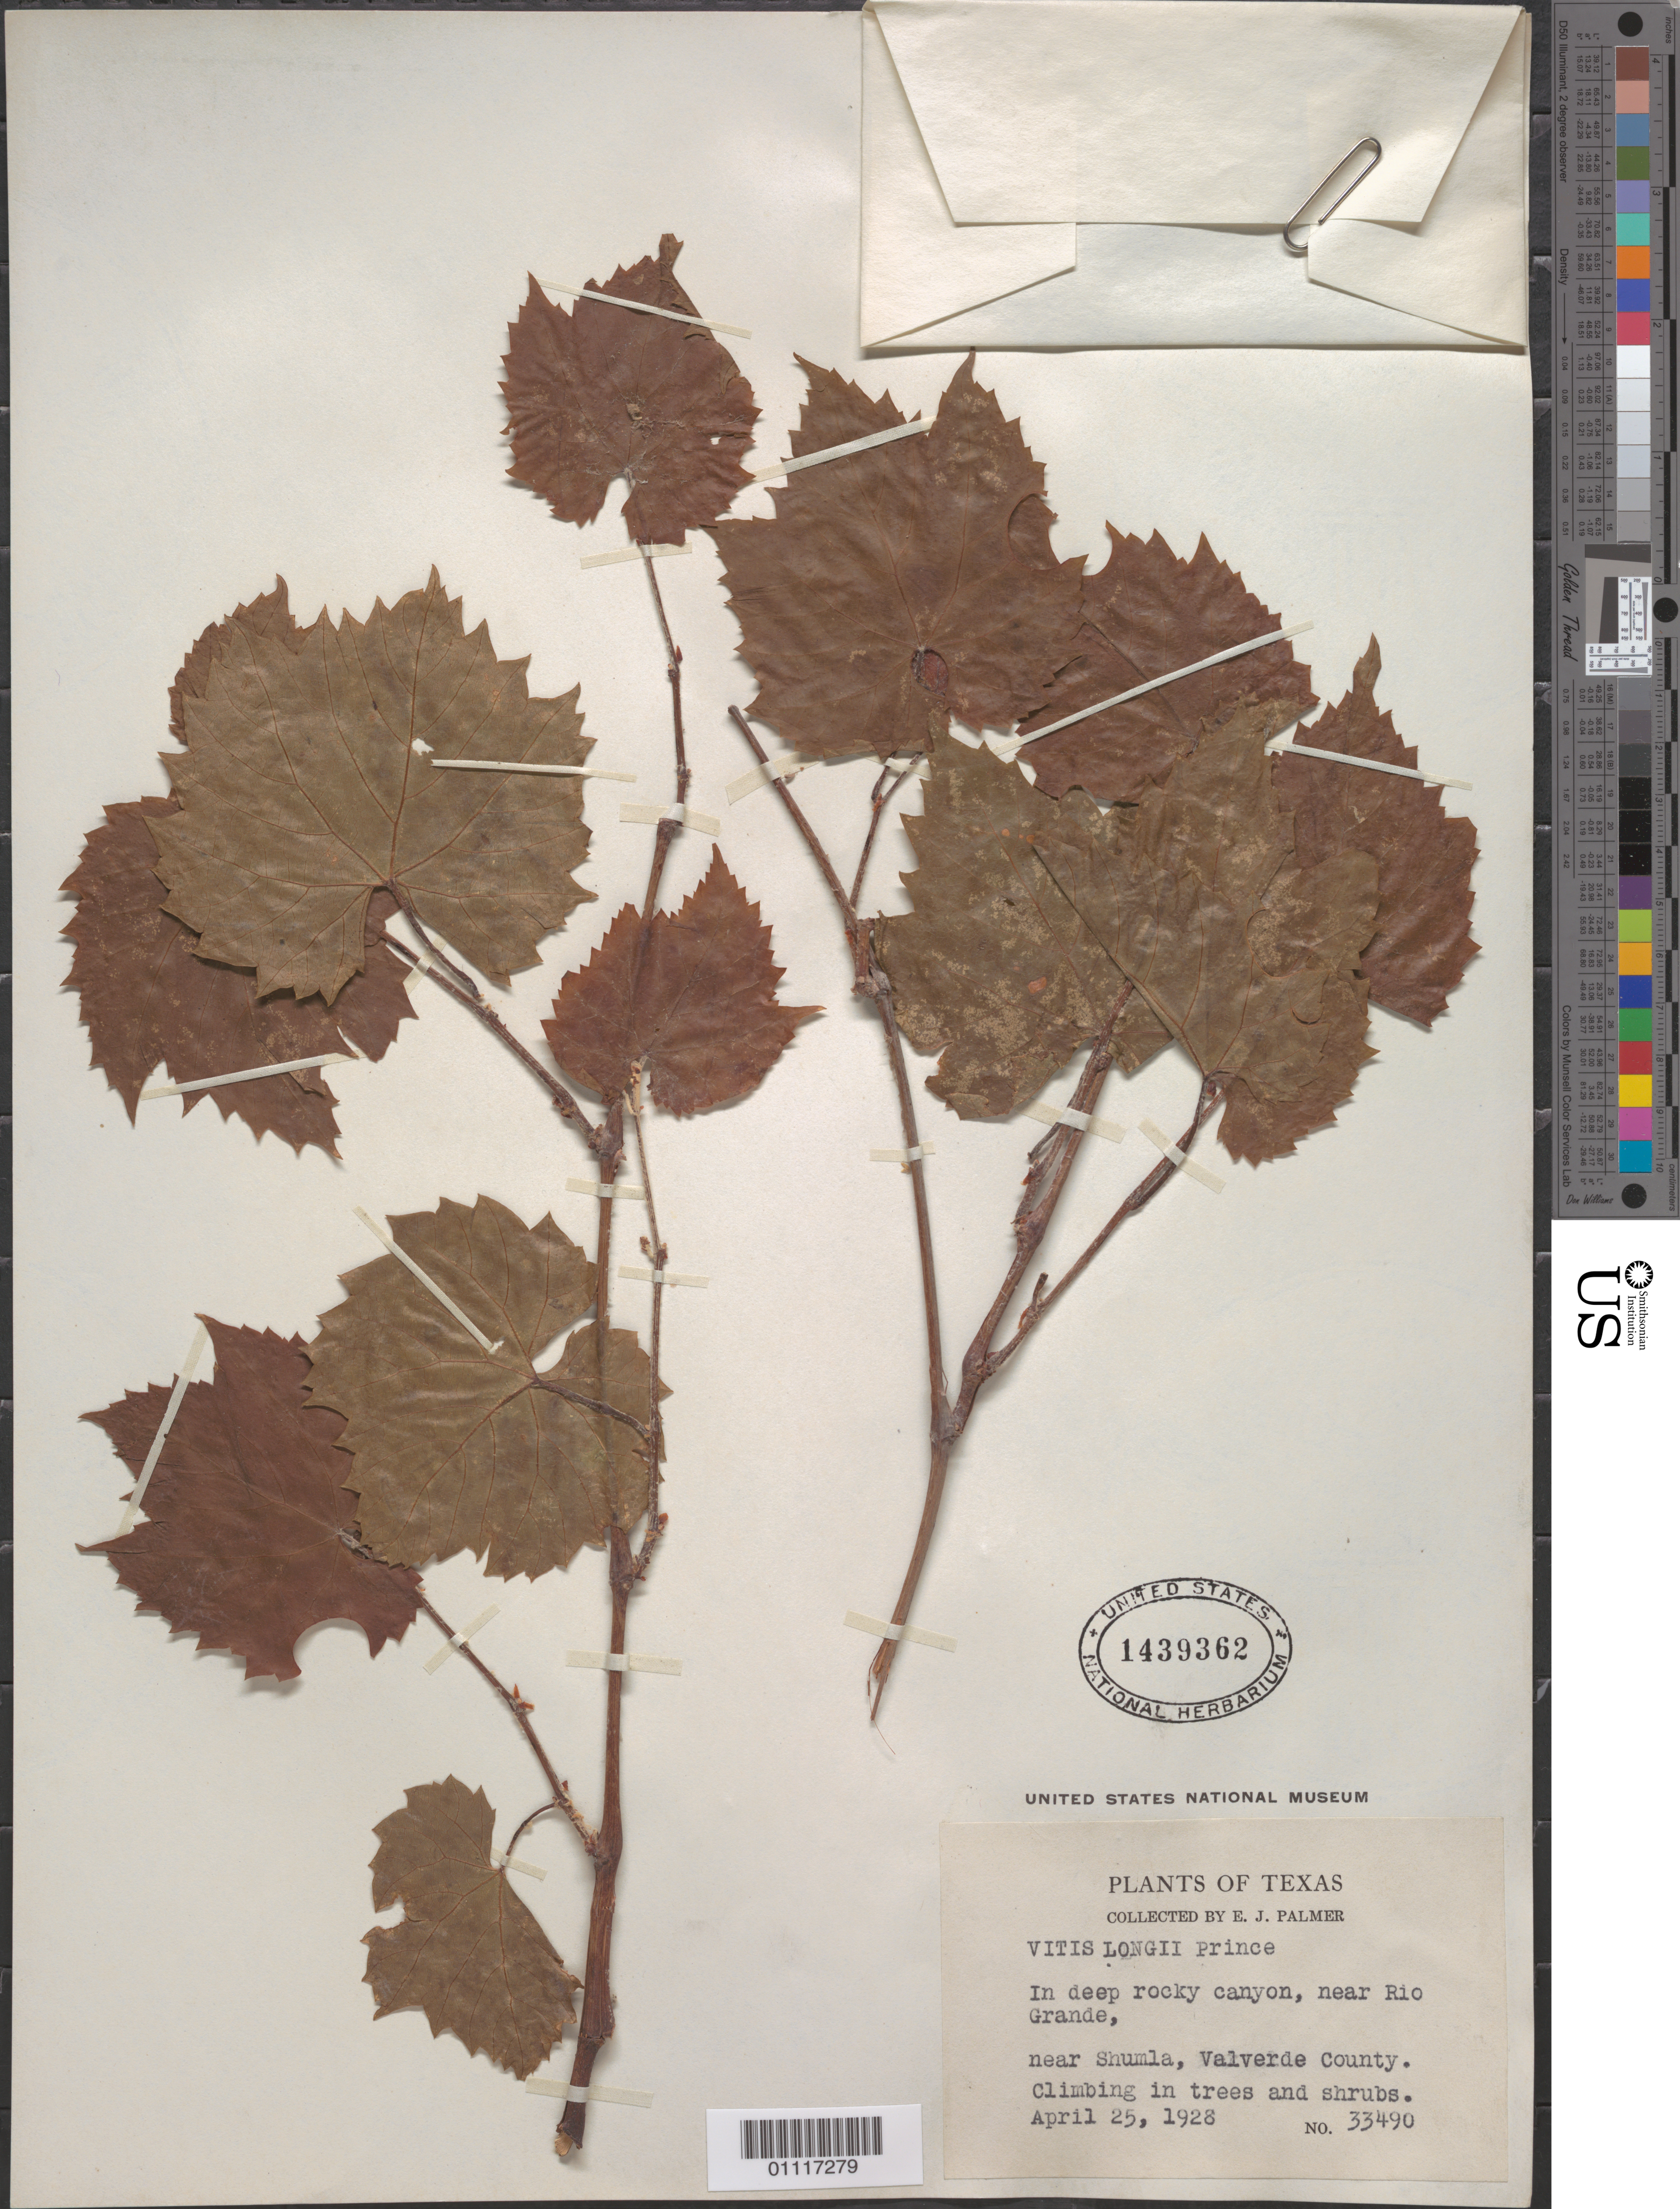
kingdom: Plantae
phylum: Tracheophyta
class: Magnoliopsida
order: Vitales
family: Vitaceae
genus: Vitis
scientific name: Vitis longii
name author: W.R. Prince & Prince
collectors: E. J. Palmer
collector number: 33490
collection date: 1928-04-25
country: United States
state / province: Texas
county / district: Valverde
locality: near Shumla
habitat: In deep rocky canyon, near Rio Grande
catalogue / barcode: US 1439362